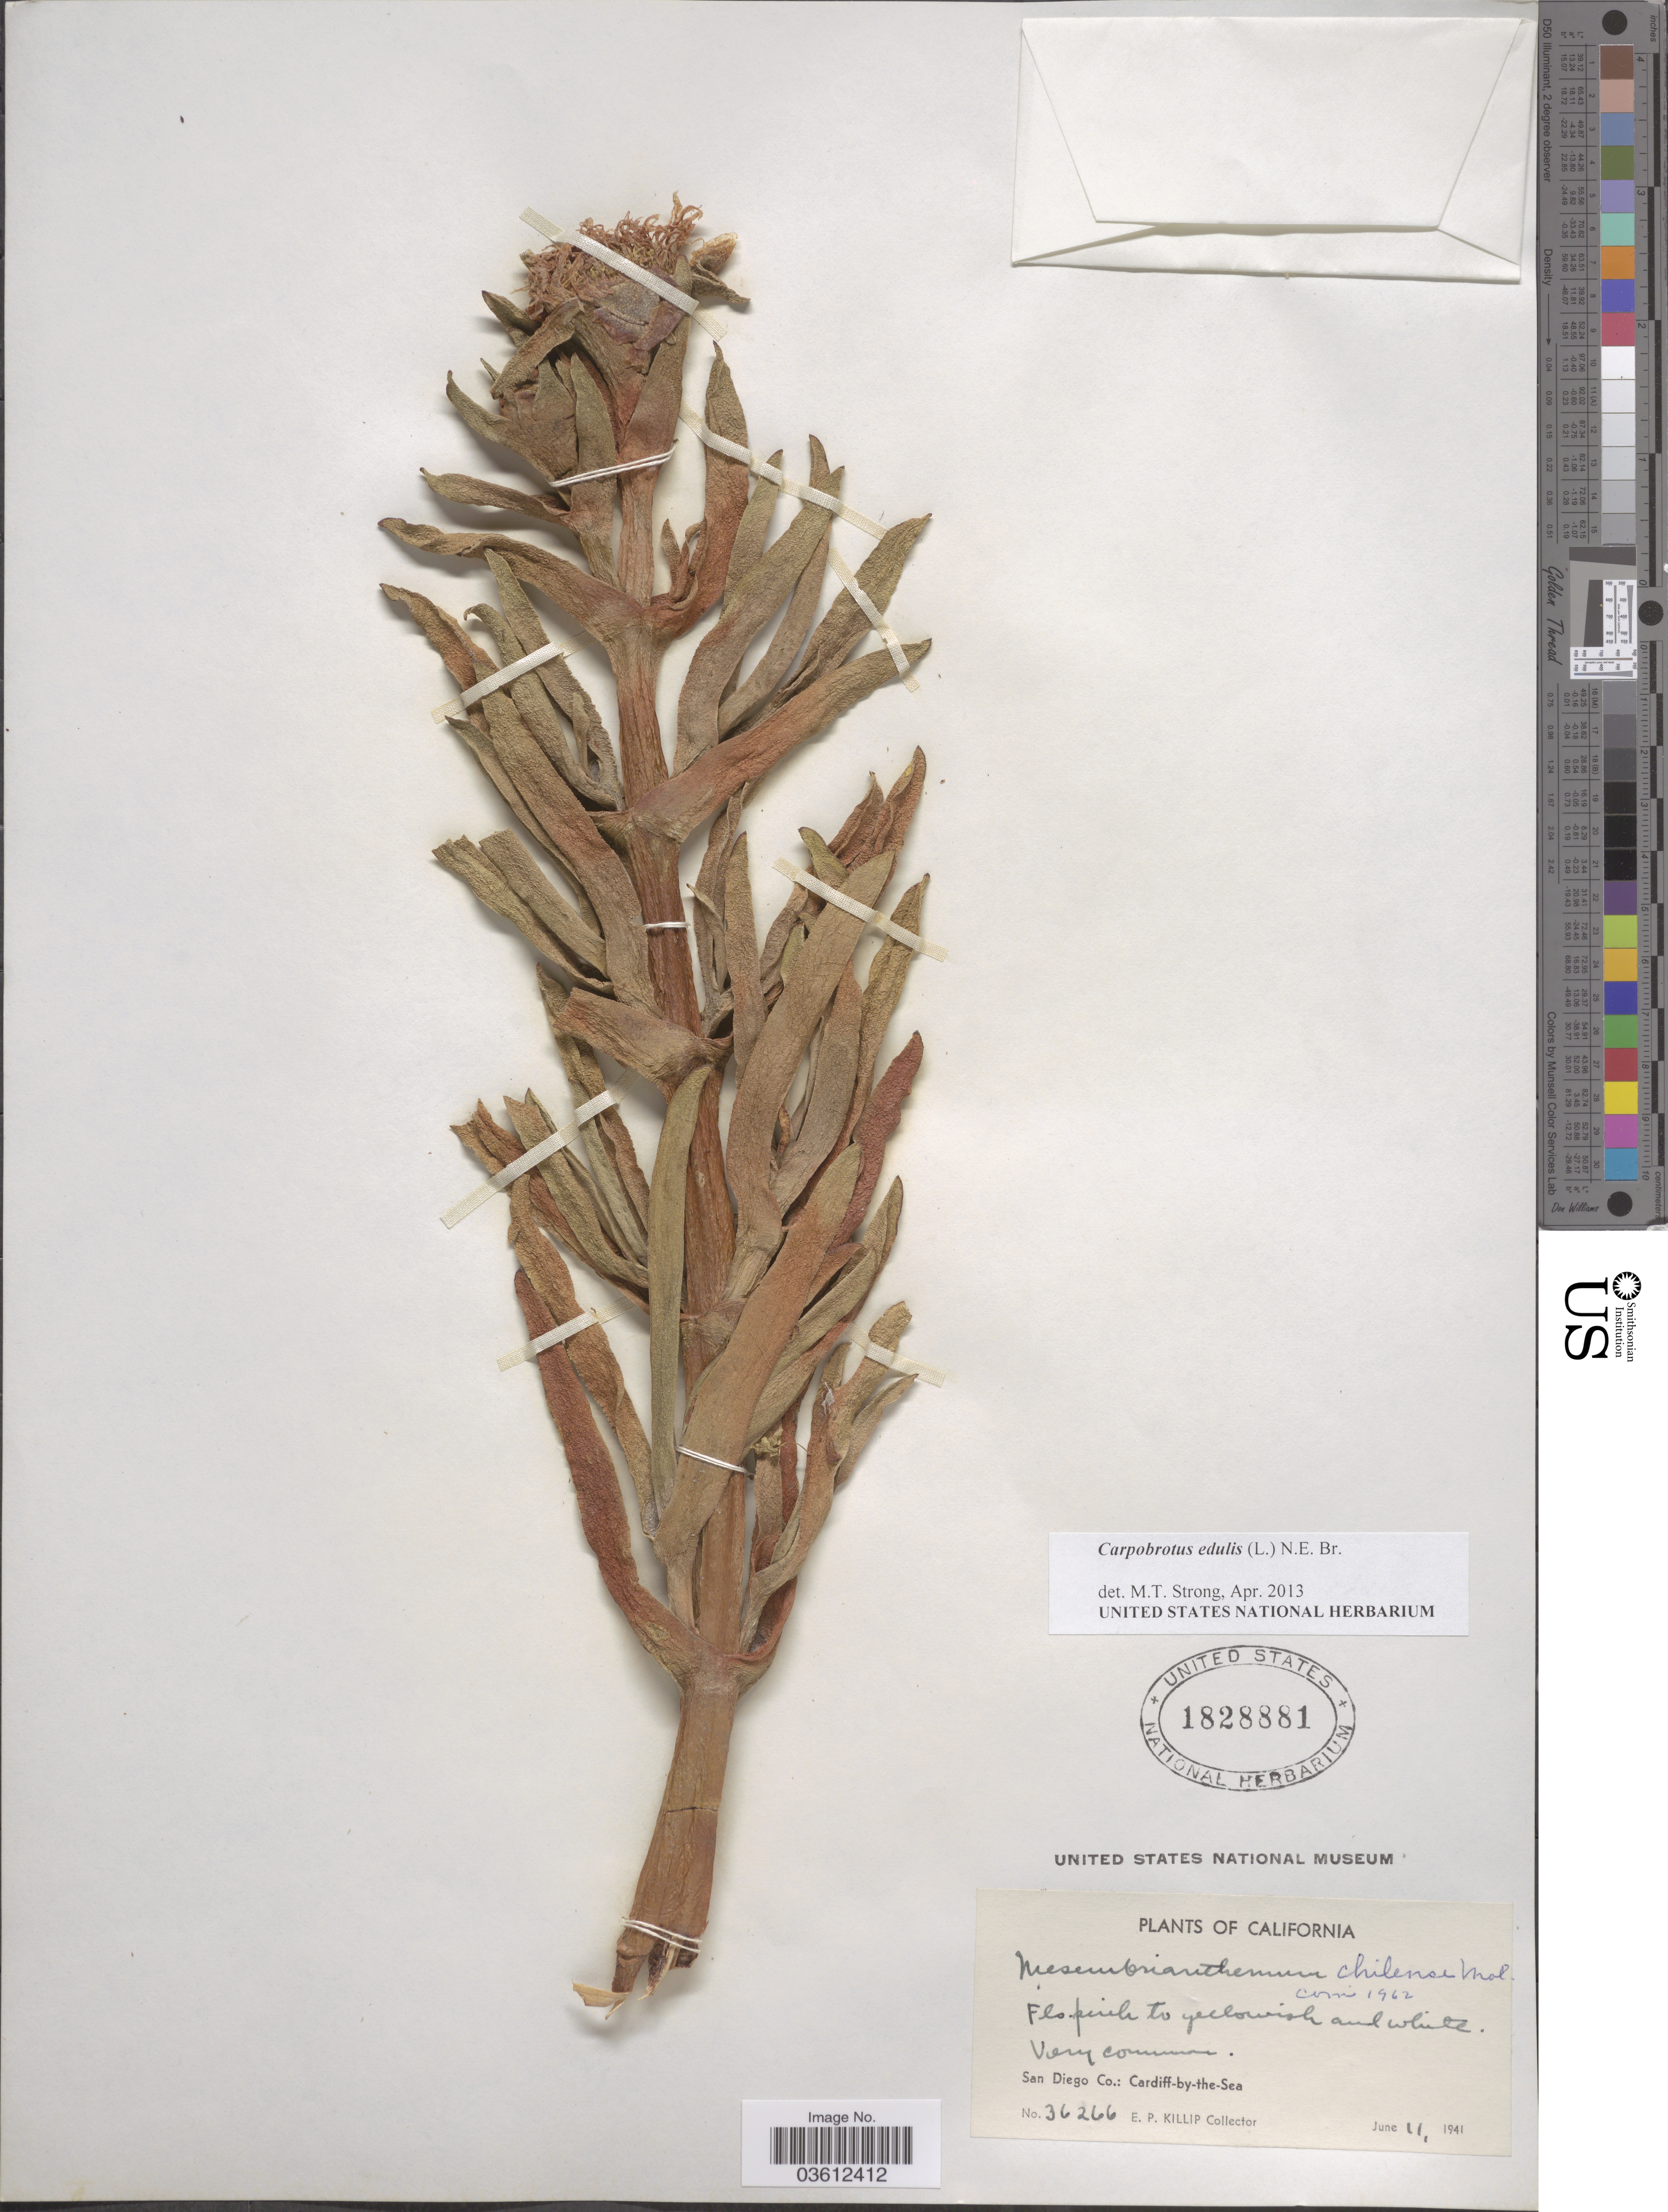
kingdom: Plantae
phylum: Tracheophyta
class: Magnoliopsida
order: Caryophyllales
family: Aizoaceae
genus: Carpobrotus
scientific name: Carpobrotus edulis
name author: (L.) N.E. Br.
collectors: E. P. Killip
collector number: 36266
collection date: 1941-06-11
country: United States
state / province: California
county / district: San Diego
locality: San Diego Co.: Cardiff-by-the-Sea.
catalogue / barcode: US 1828881